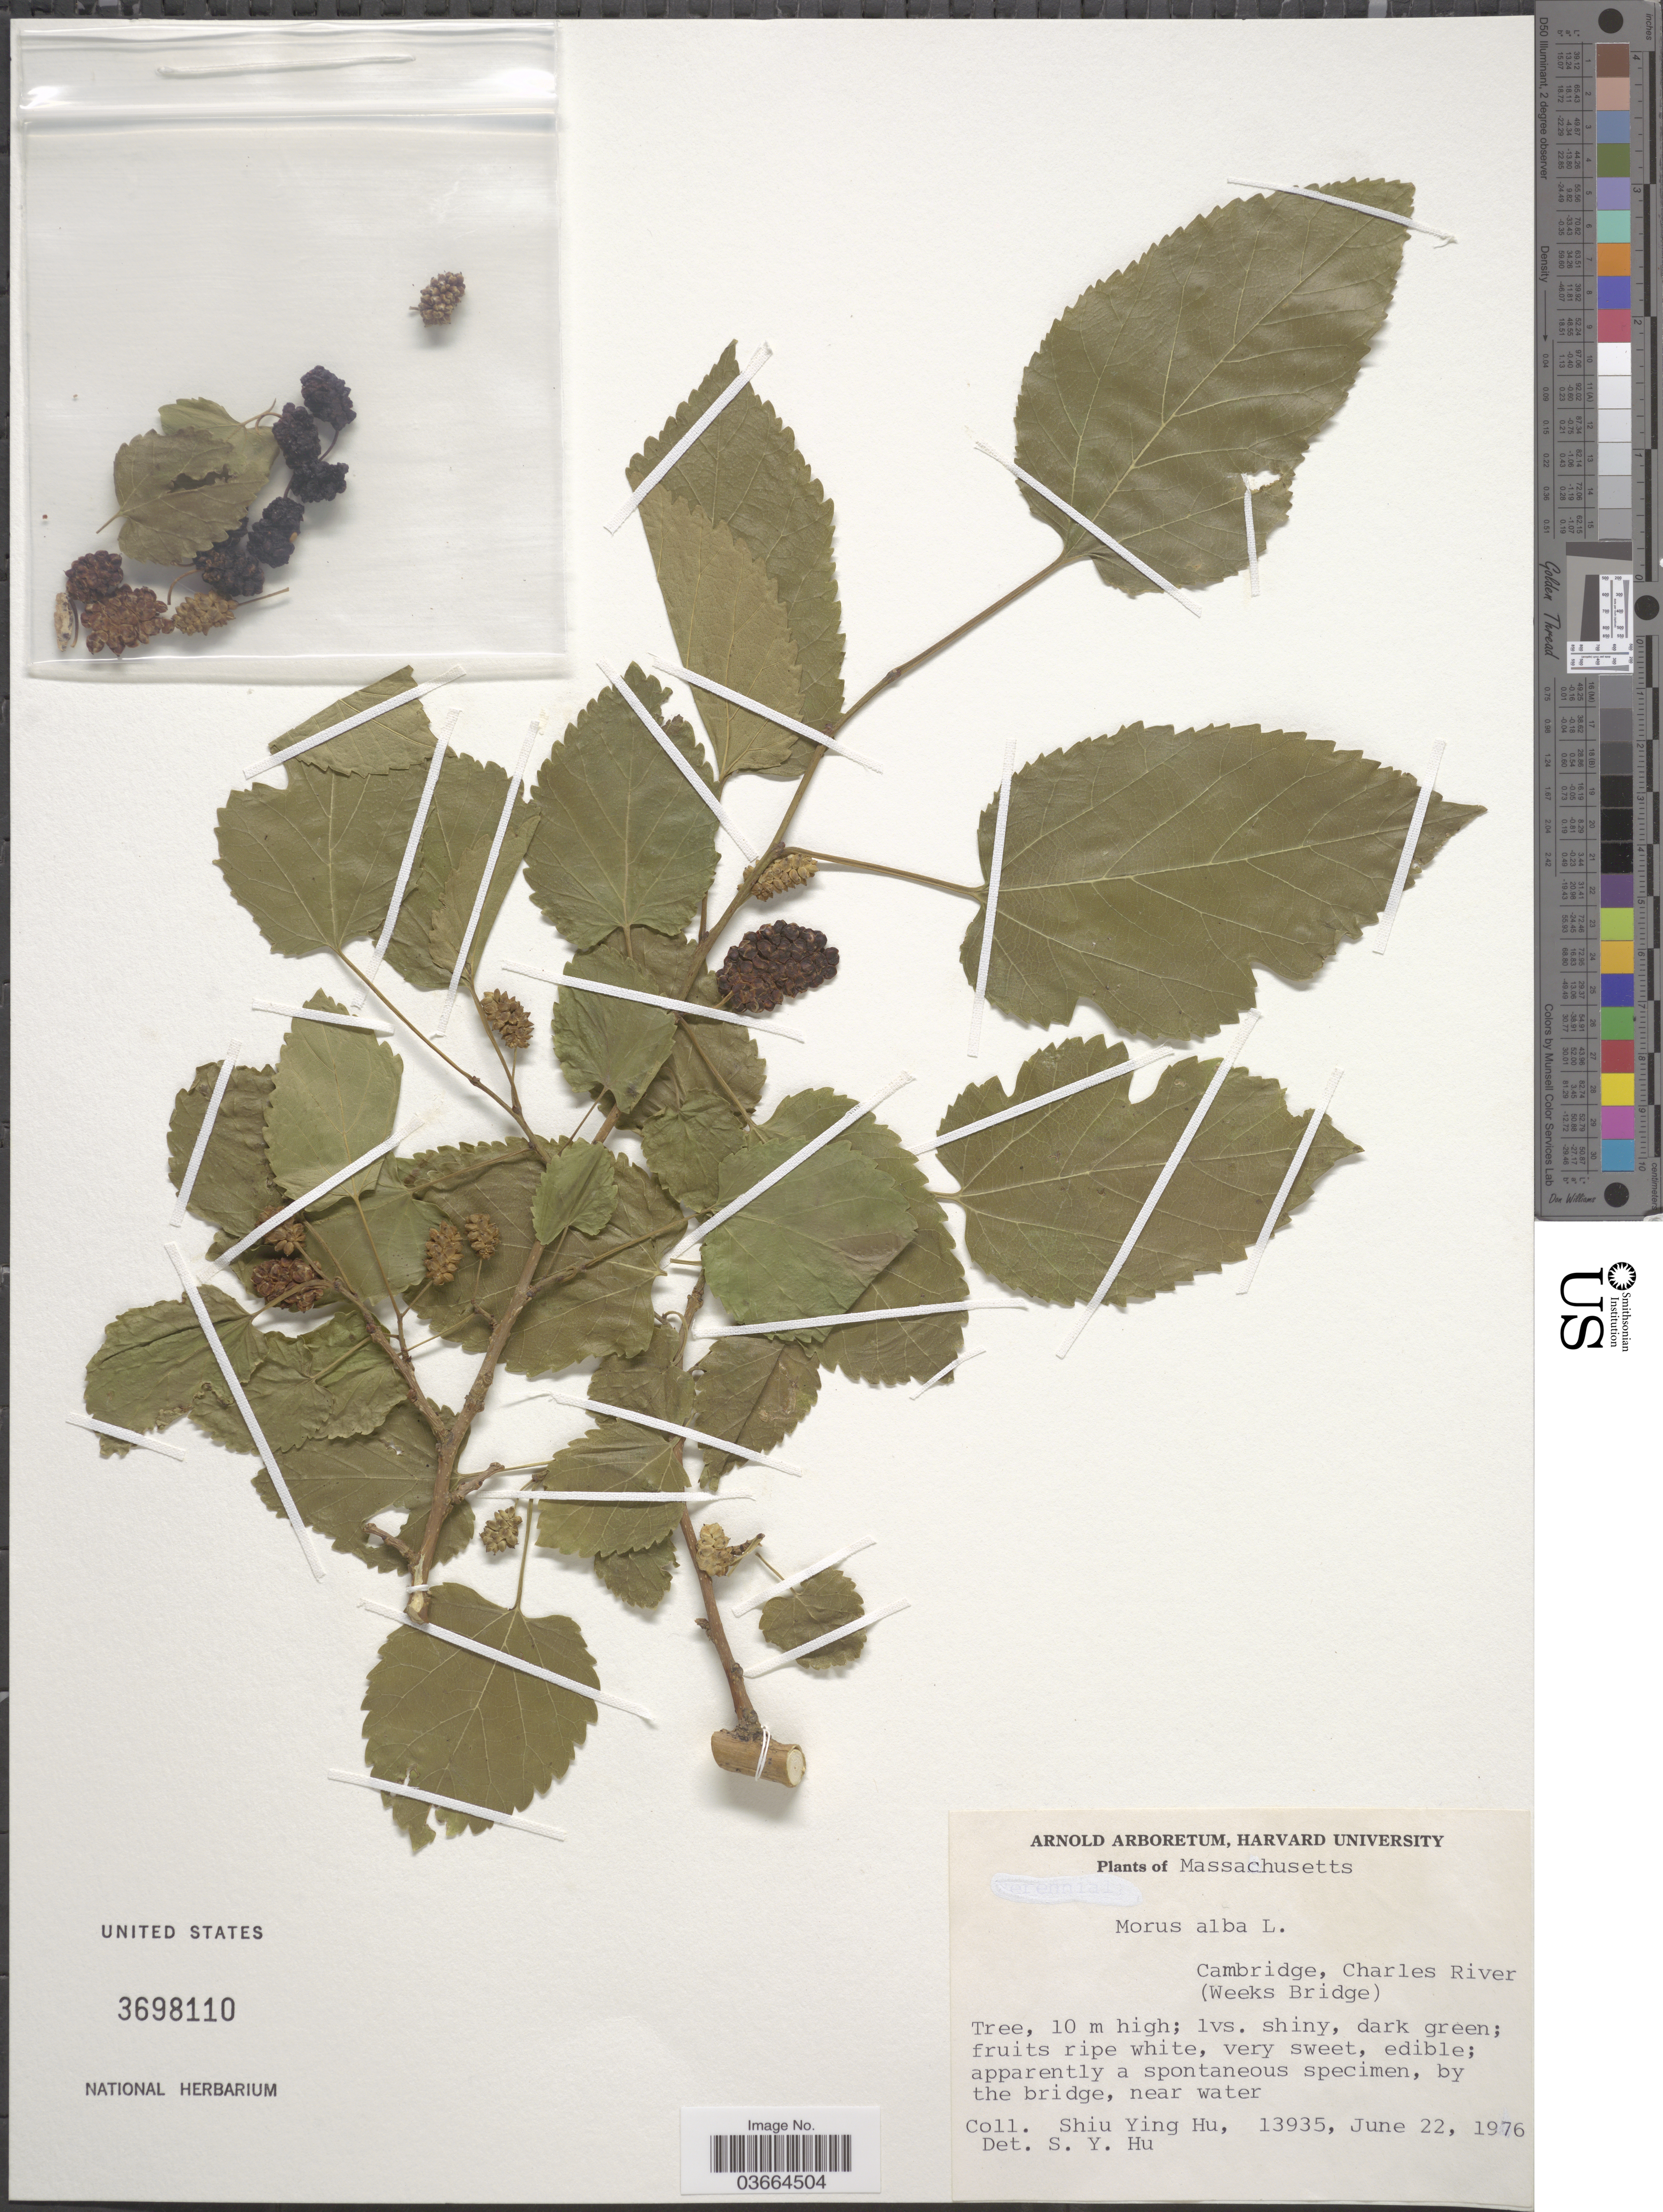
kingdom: Plantae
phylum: Tracheophyta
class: Magnoliopsida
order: Rosales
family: Moraceae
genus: Morus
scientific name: Morus alba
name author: L.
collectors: S. Y. Hu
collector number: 13935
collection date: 1976-06-22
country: United States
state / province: Massachusetts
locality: Cambridge, Charles River (Weeks Bridge).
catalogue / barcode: US 3698110